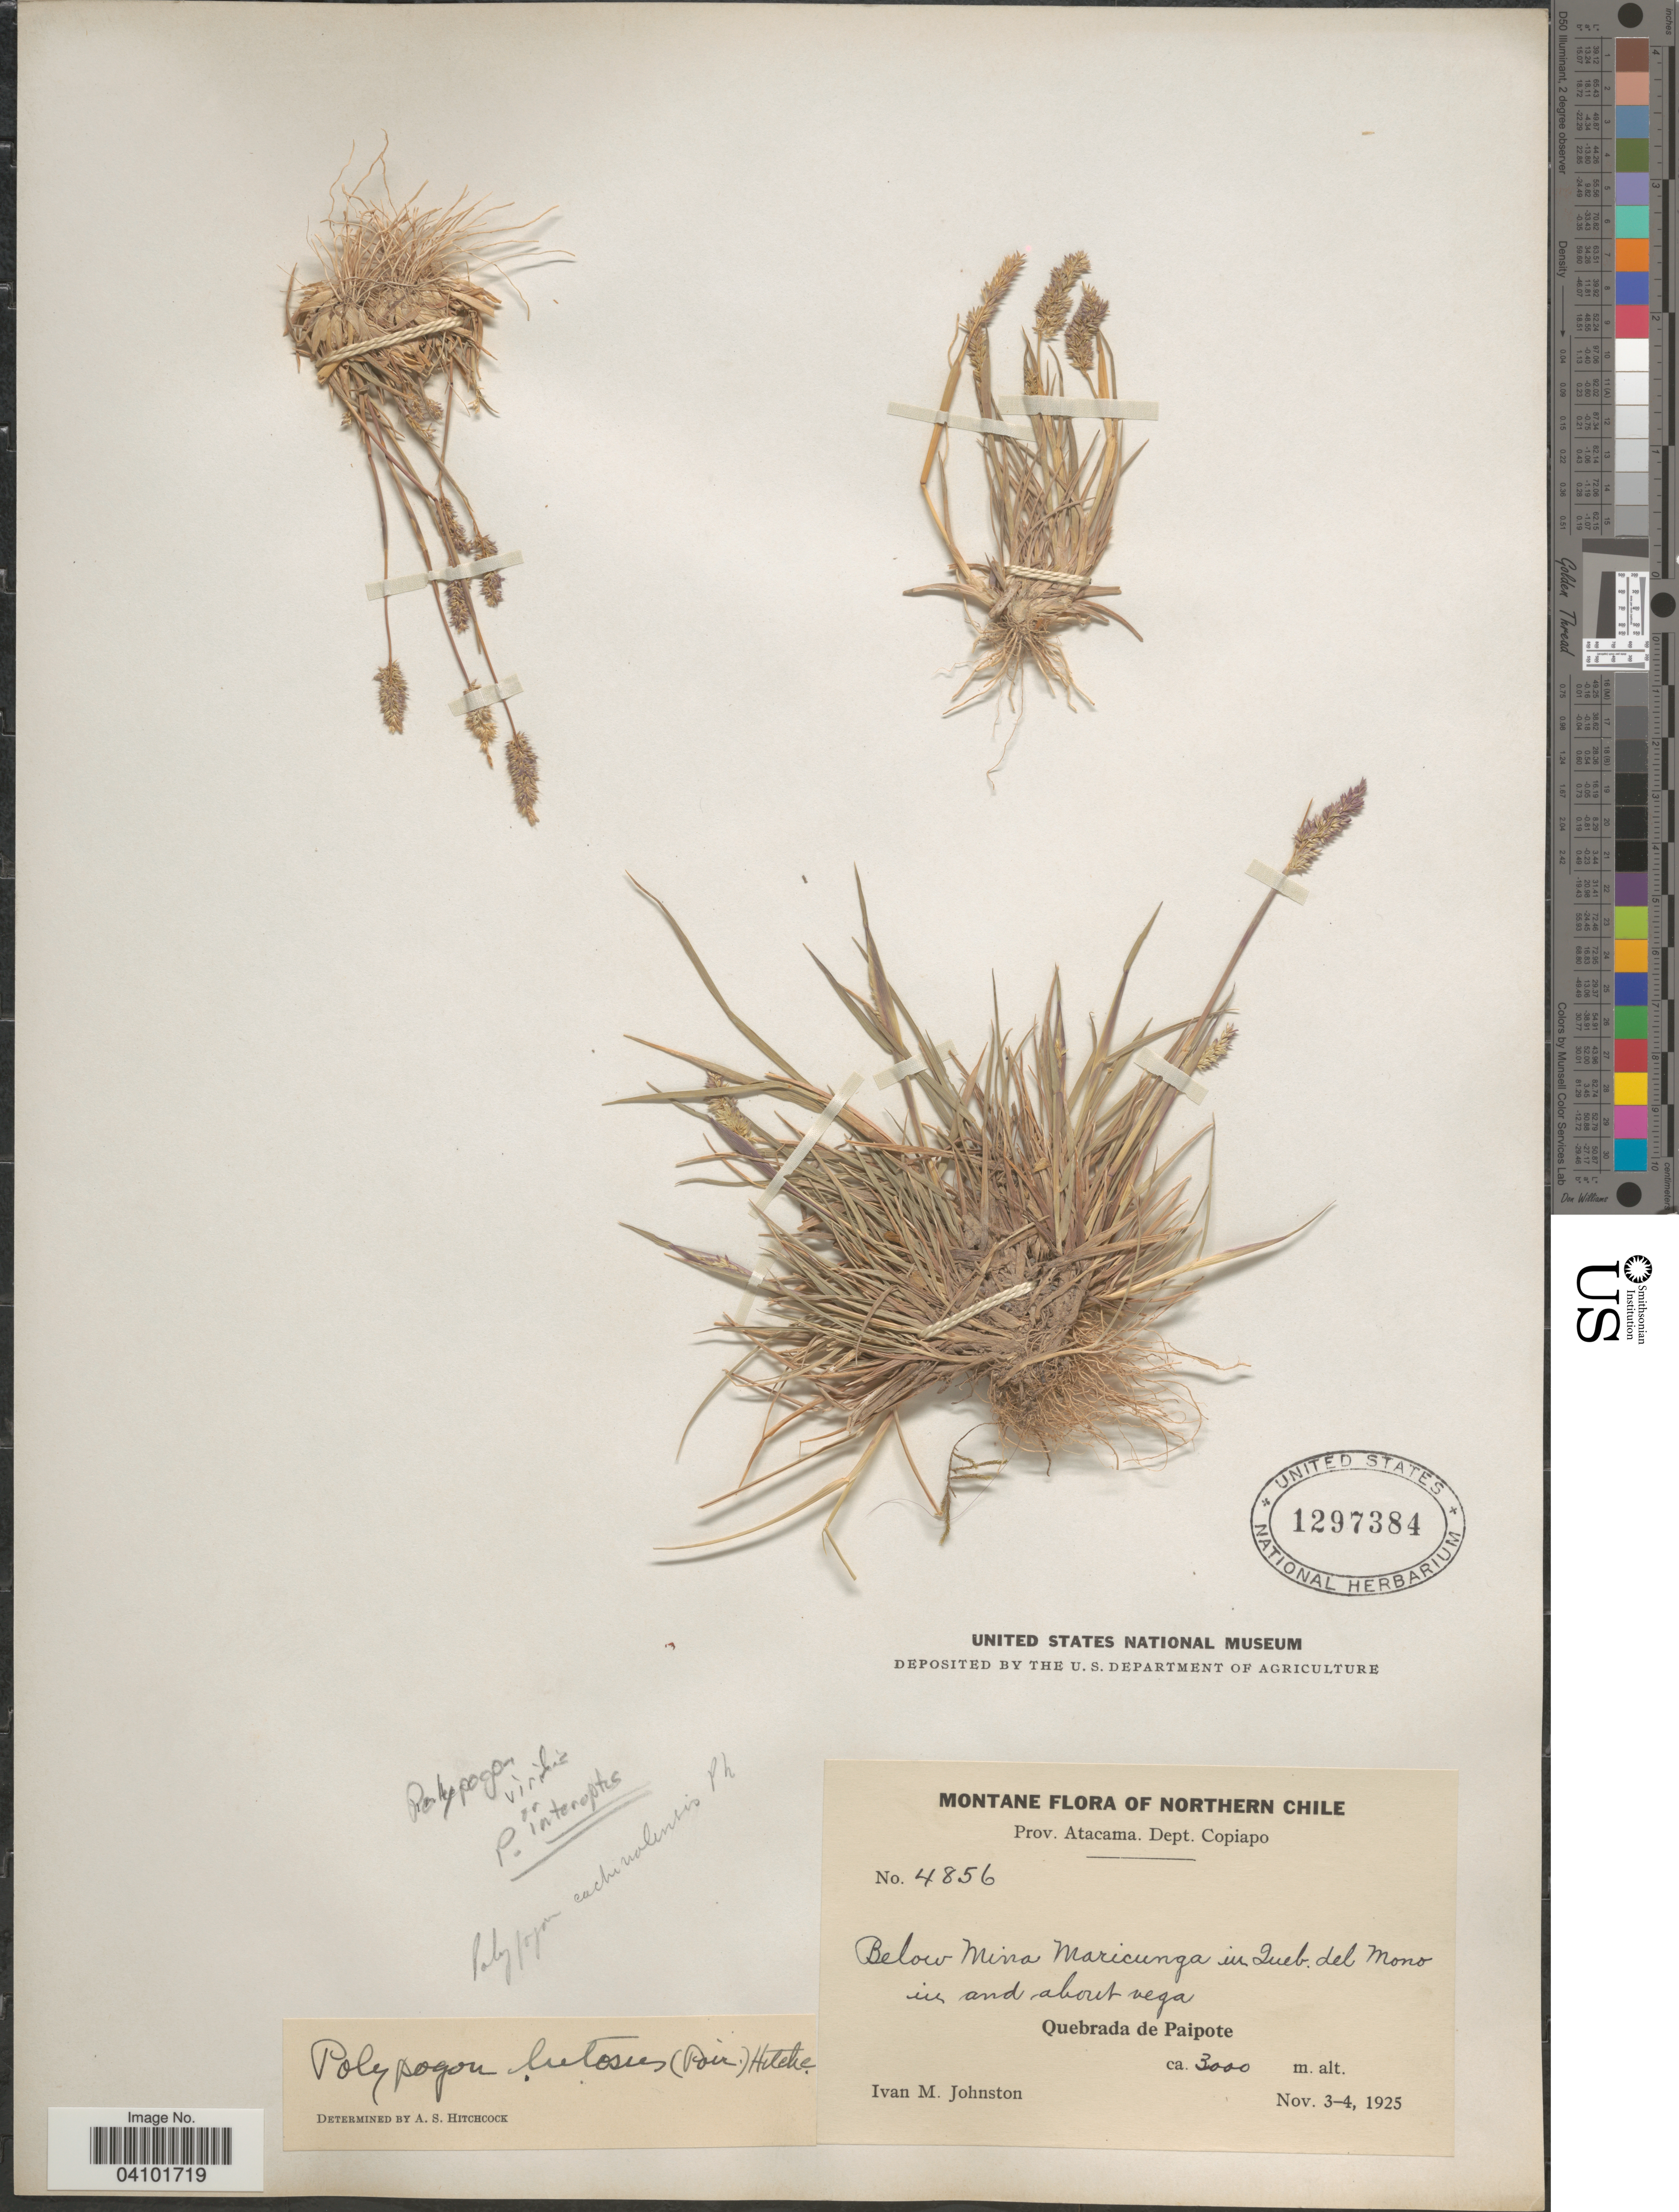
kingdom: Plantae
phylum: Tracheophyta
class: Liliopsida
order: Poales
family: Poaceae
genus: Polypogon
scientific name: Polypogon interruptus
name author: Kunth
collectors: I.M. Johnston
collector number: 4856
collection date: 1925-11-03/1925-11-04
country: Chile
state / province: Atacama (III)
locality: Northern Chile. Dept. Copiapo. Below Mina Maricunga in Queb. del Mono in and about vega. Quebrada de Paipote.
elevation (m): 3000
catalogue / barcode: US 1297384